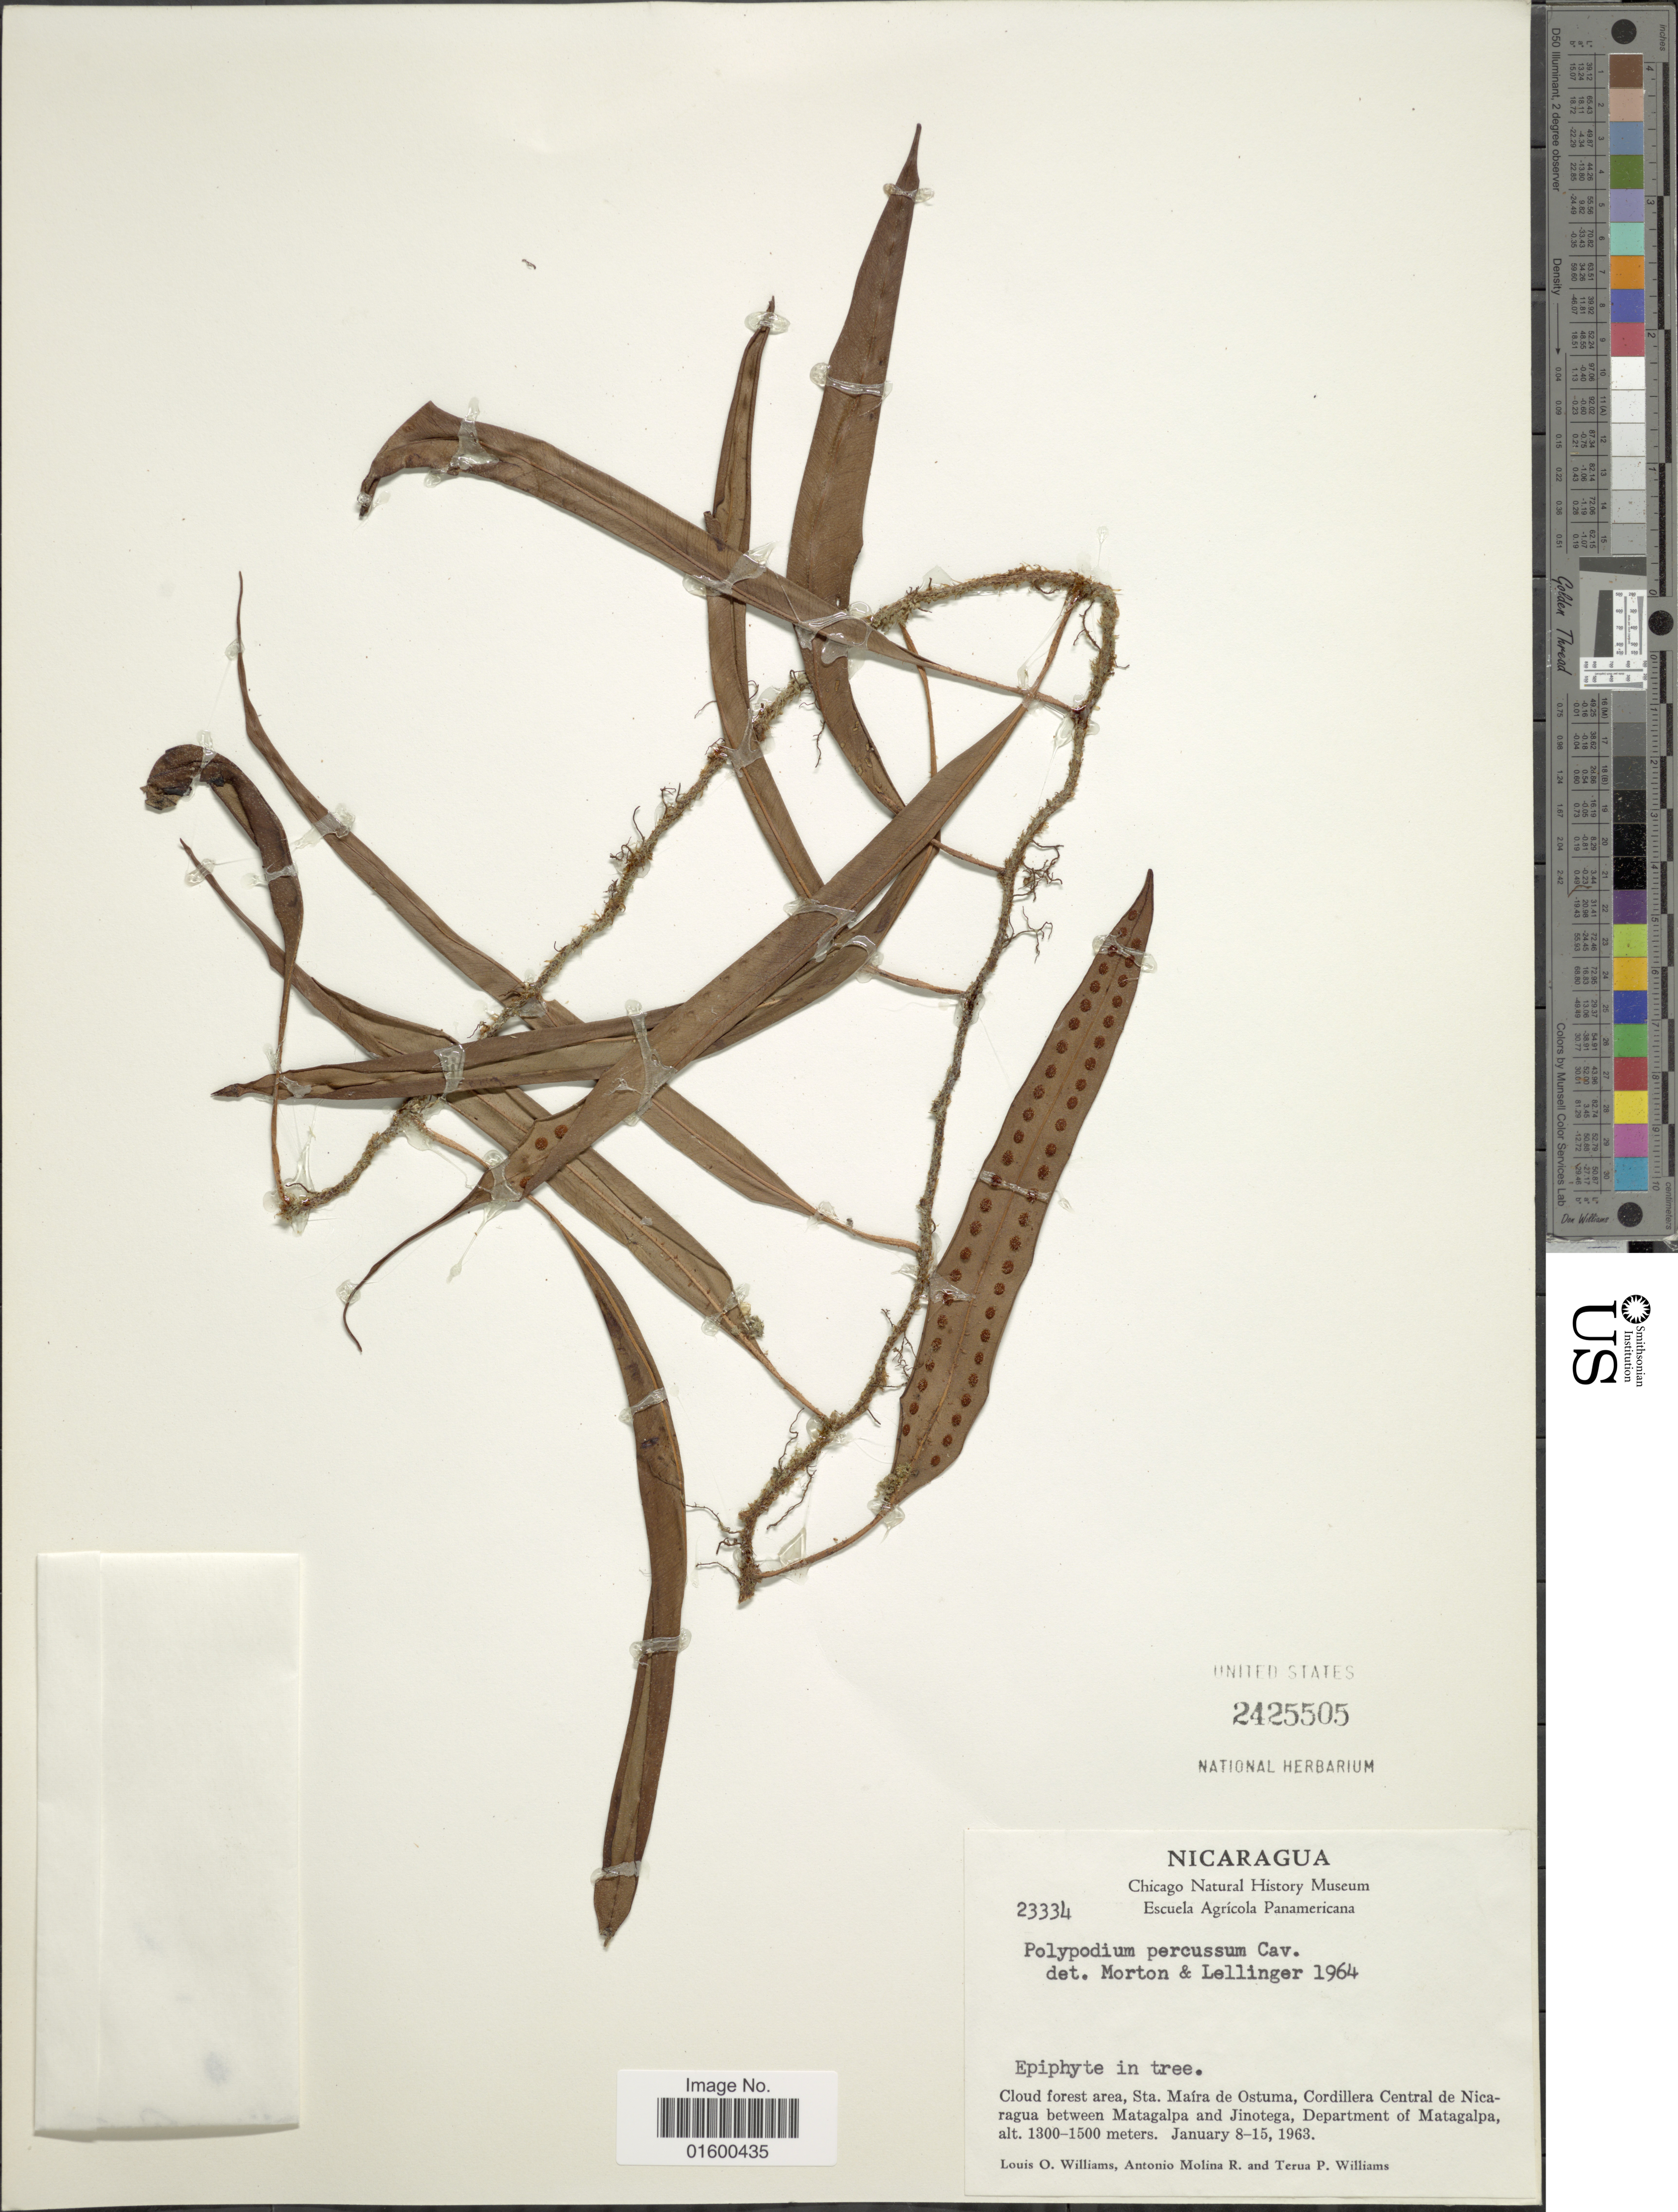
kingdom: Plantae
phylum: Tracheophyta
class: Polypodiopsida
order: Polypodiales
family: Polypodiaceae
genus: Microgramma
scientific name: Microgramma percussa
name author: (Cav.) de la Sota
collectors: L. O. Williams, A. Molina R. & T. P. Williams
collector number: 23334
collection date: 1963-01-08/1963-01-15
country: Nicaragua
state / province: Matagalpa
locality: Cloud forest area, Sta. Maria de Ostuma, Cordillera Central de Nicaragua between Matagalpa and Jinotega, Department of Matagalpa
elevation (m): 1300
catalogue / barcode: US 2425505